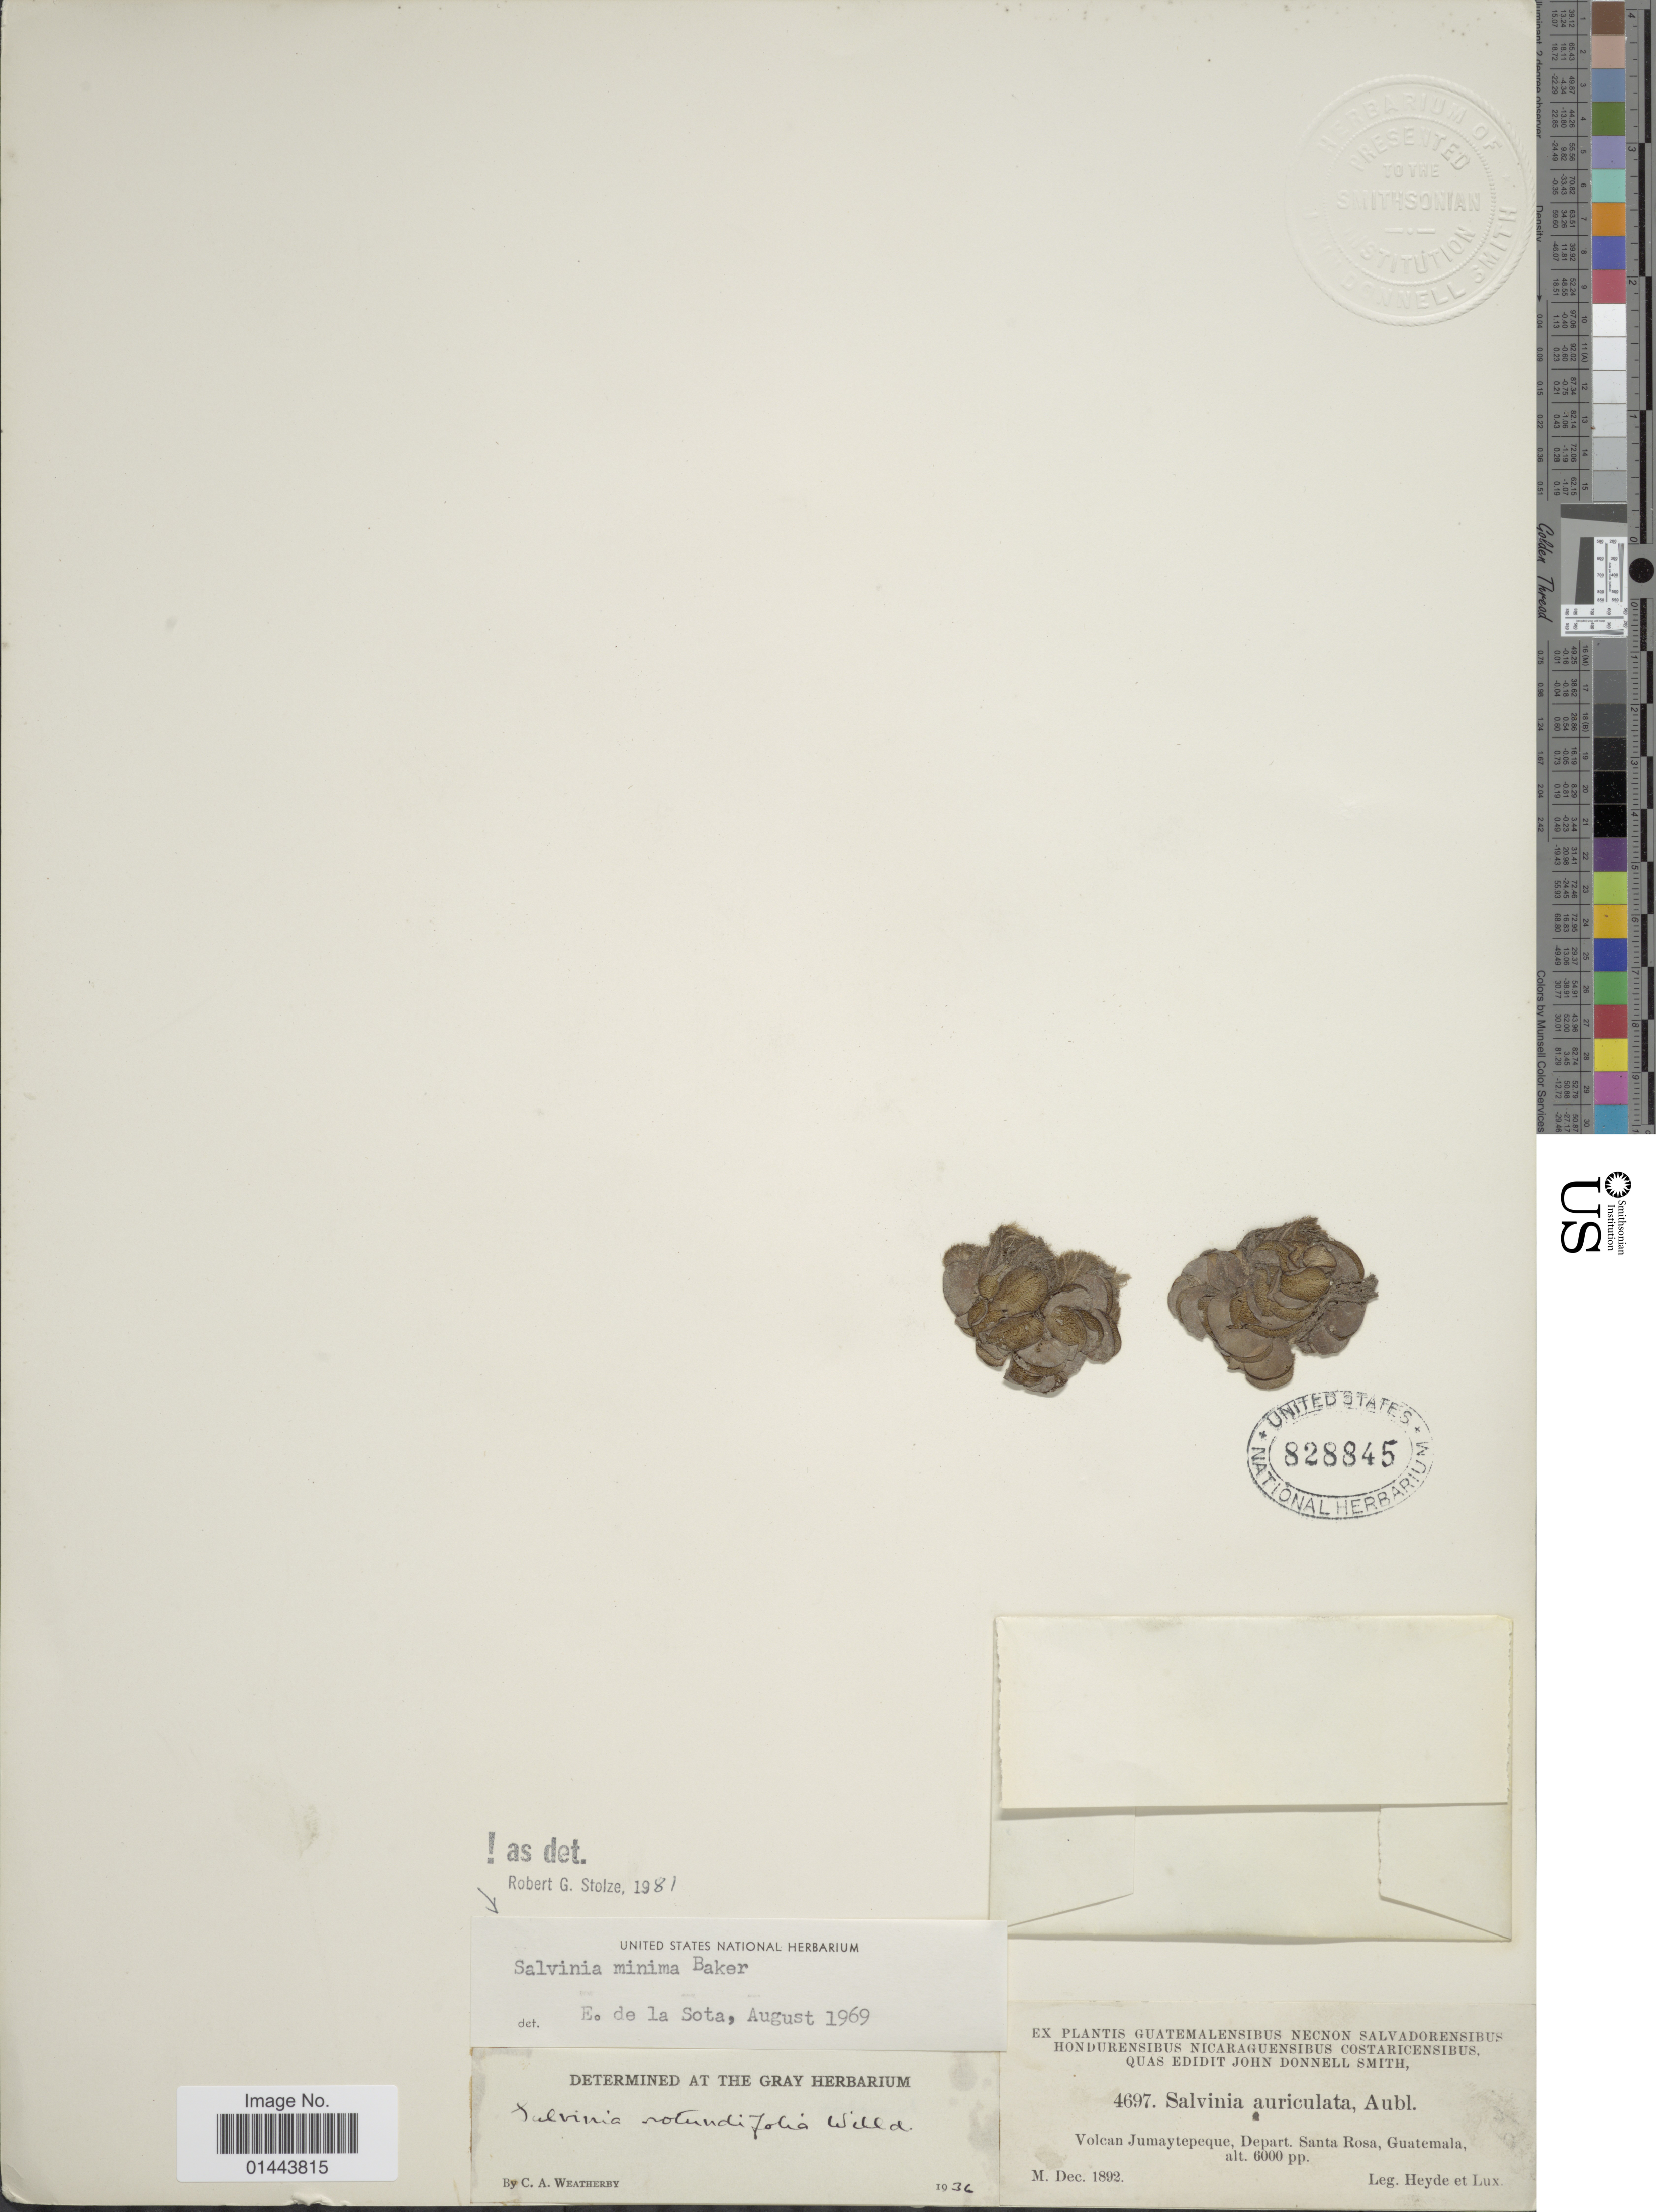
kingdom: Plantae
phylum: Tracheophyta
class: Polypodiopsida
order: Salviniales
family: Salviniaceae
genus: Salvinia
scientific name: Salvinia minima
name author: Baker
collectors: E. T. Heyde & E. Lux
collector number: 4697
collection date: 1892-12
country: Guatemala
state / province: Santa Rosa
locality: Volcan Jumaytepeque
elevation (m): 1829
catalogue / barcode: US 828845